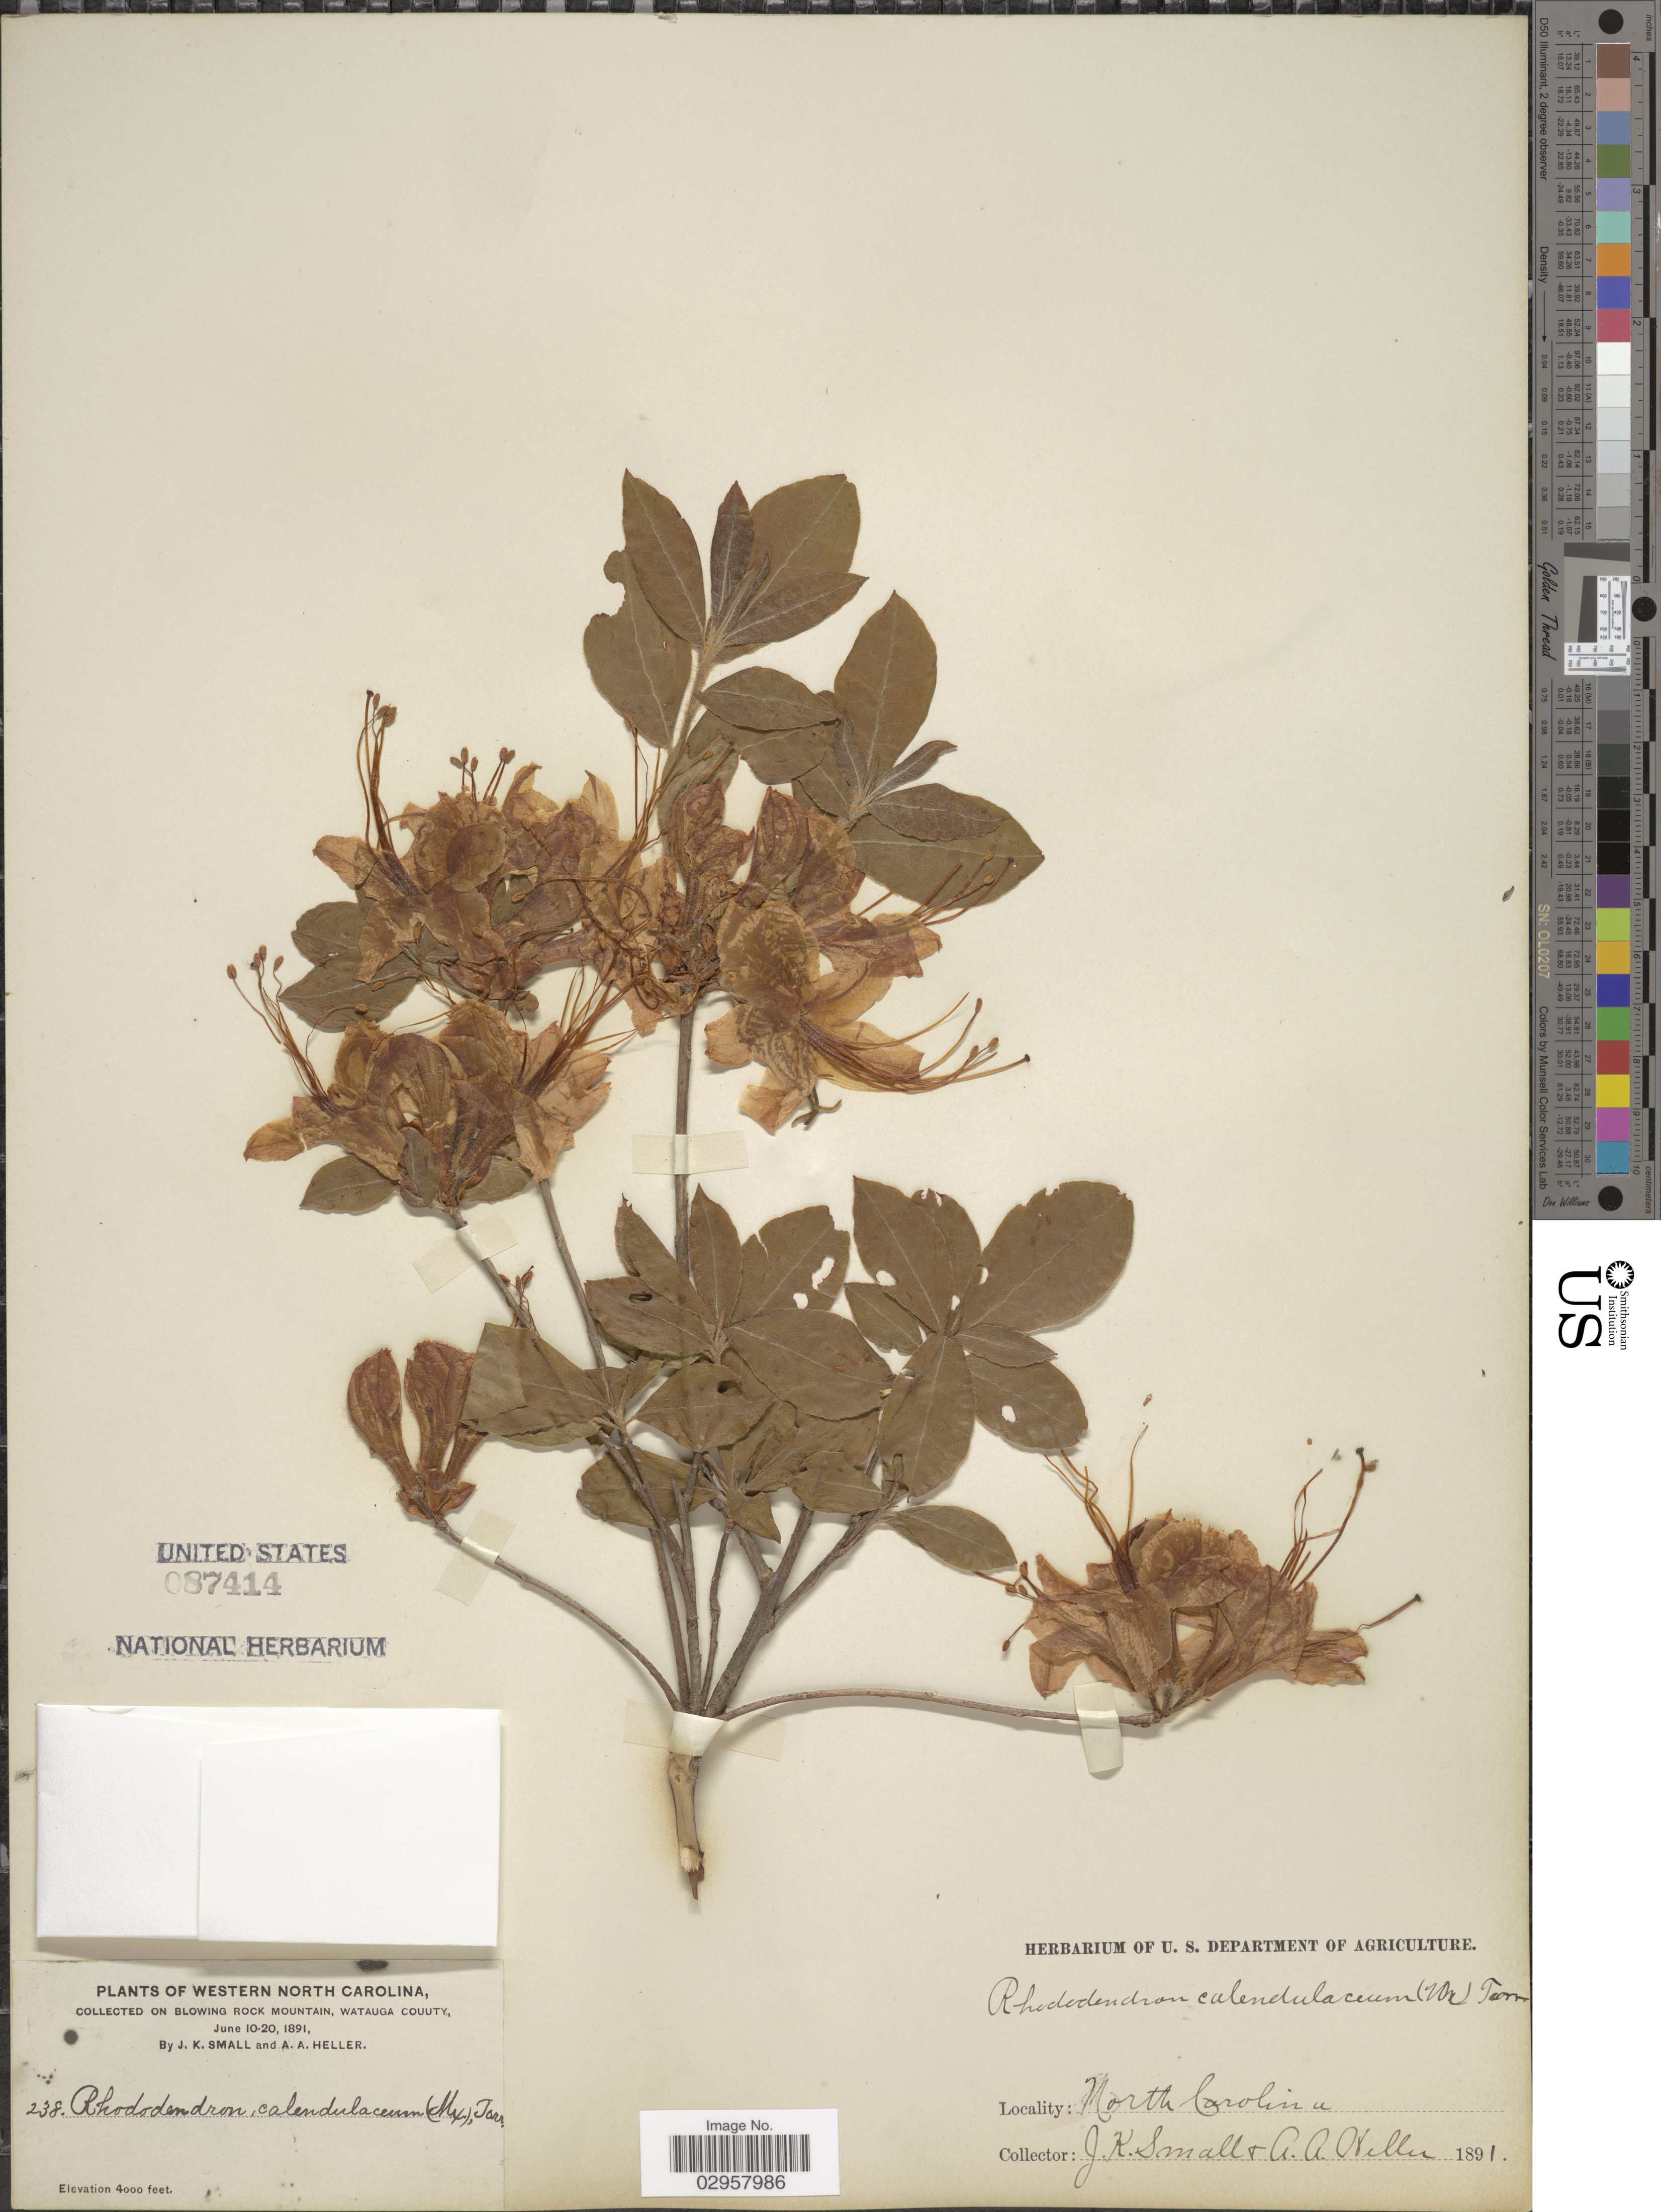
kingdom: Plantae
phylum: Tracheophyta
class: Magnoliopsida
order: Ericales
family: Ericaceae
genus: Rhododendron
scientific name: Rhododendron calendulaceum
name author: (Michx.) Torr.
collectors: J. K. Small & A. A. Heller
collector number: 238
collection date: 1891-06-10/1891-06-20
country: United States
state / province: North Carolina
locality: Western North Carolina, On Blowing Rock Mountain, Watauga County.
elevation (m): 1219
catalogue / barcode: US 87414